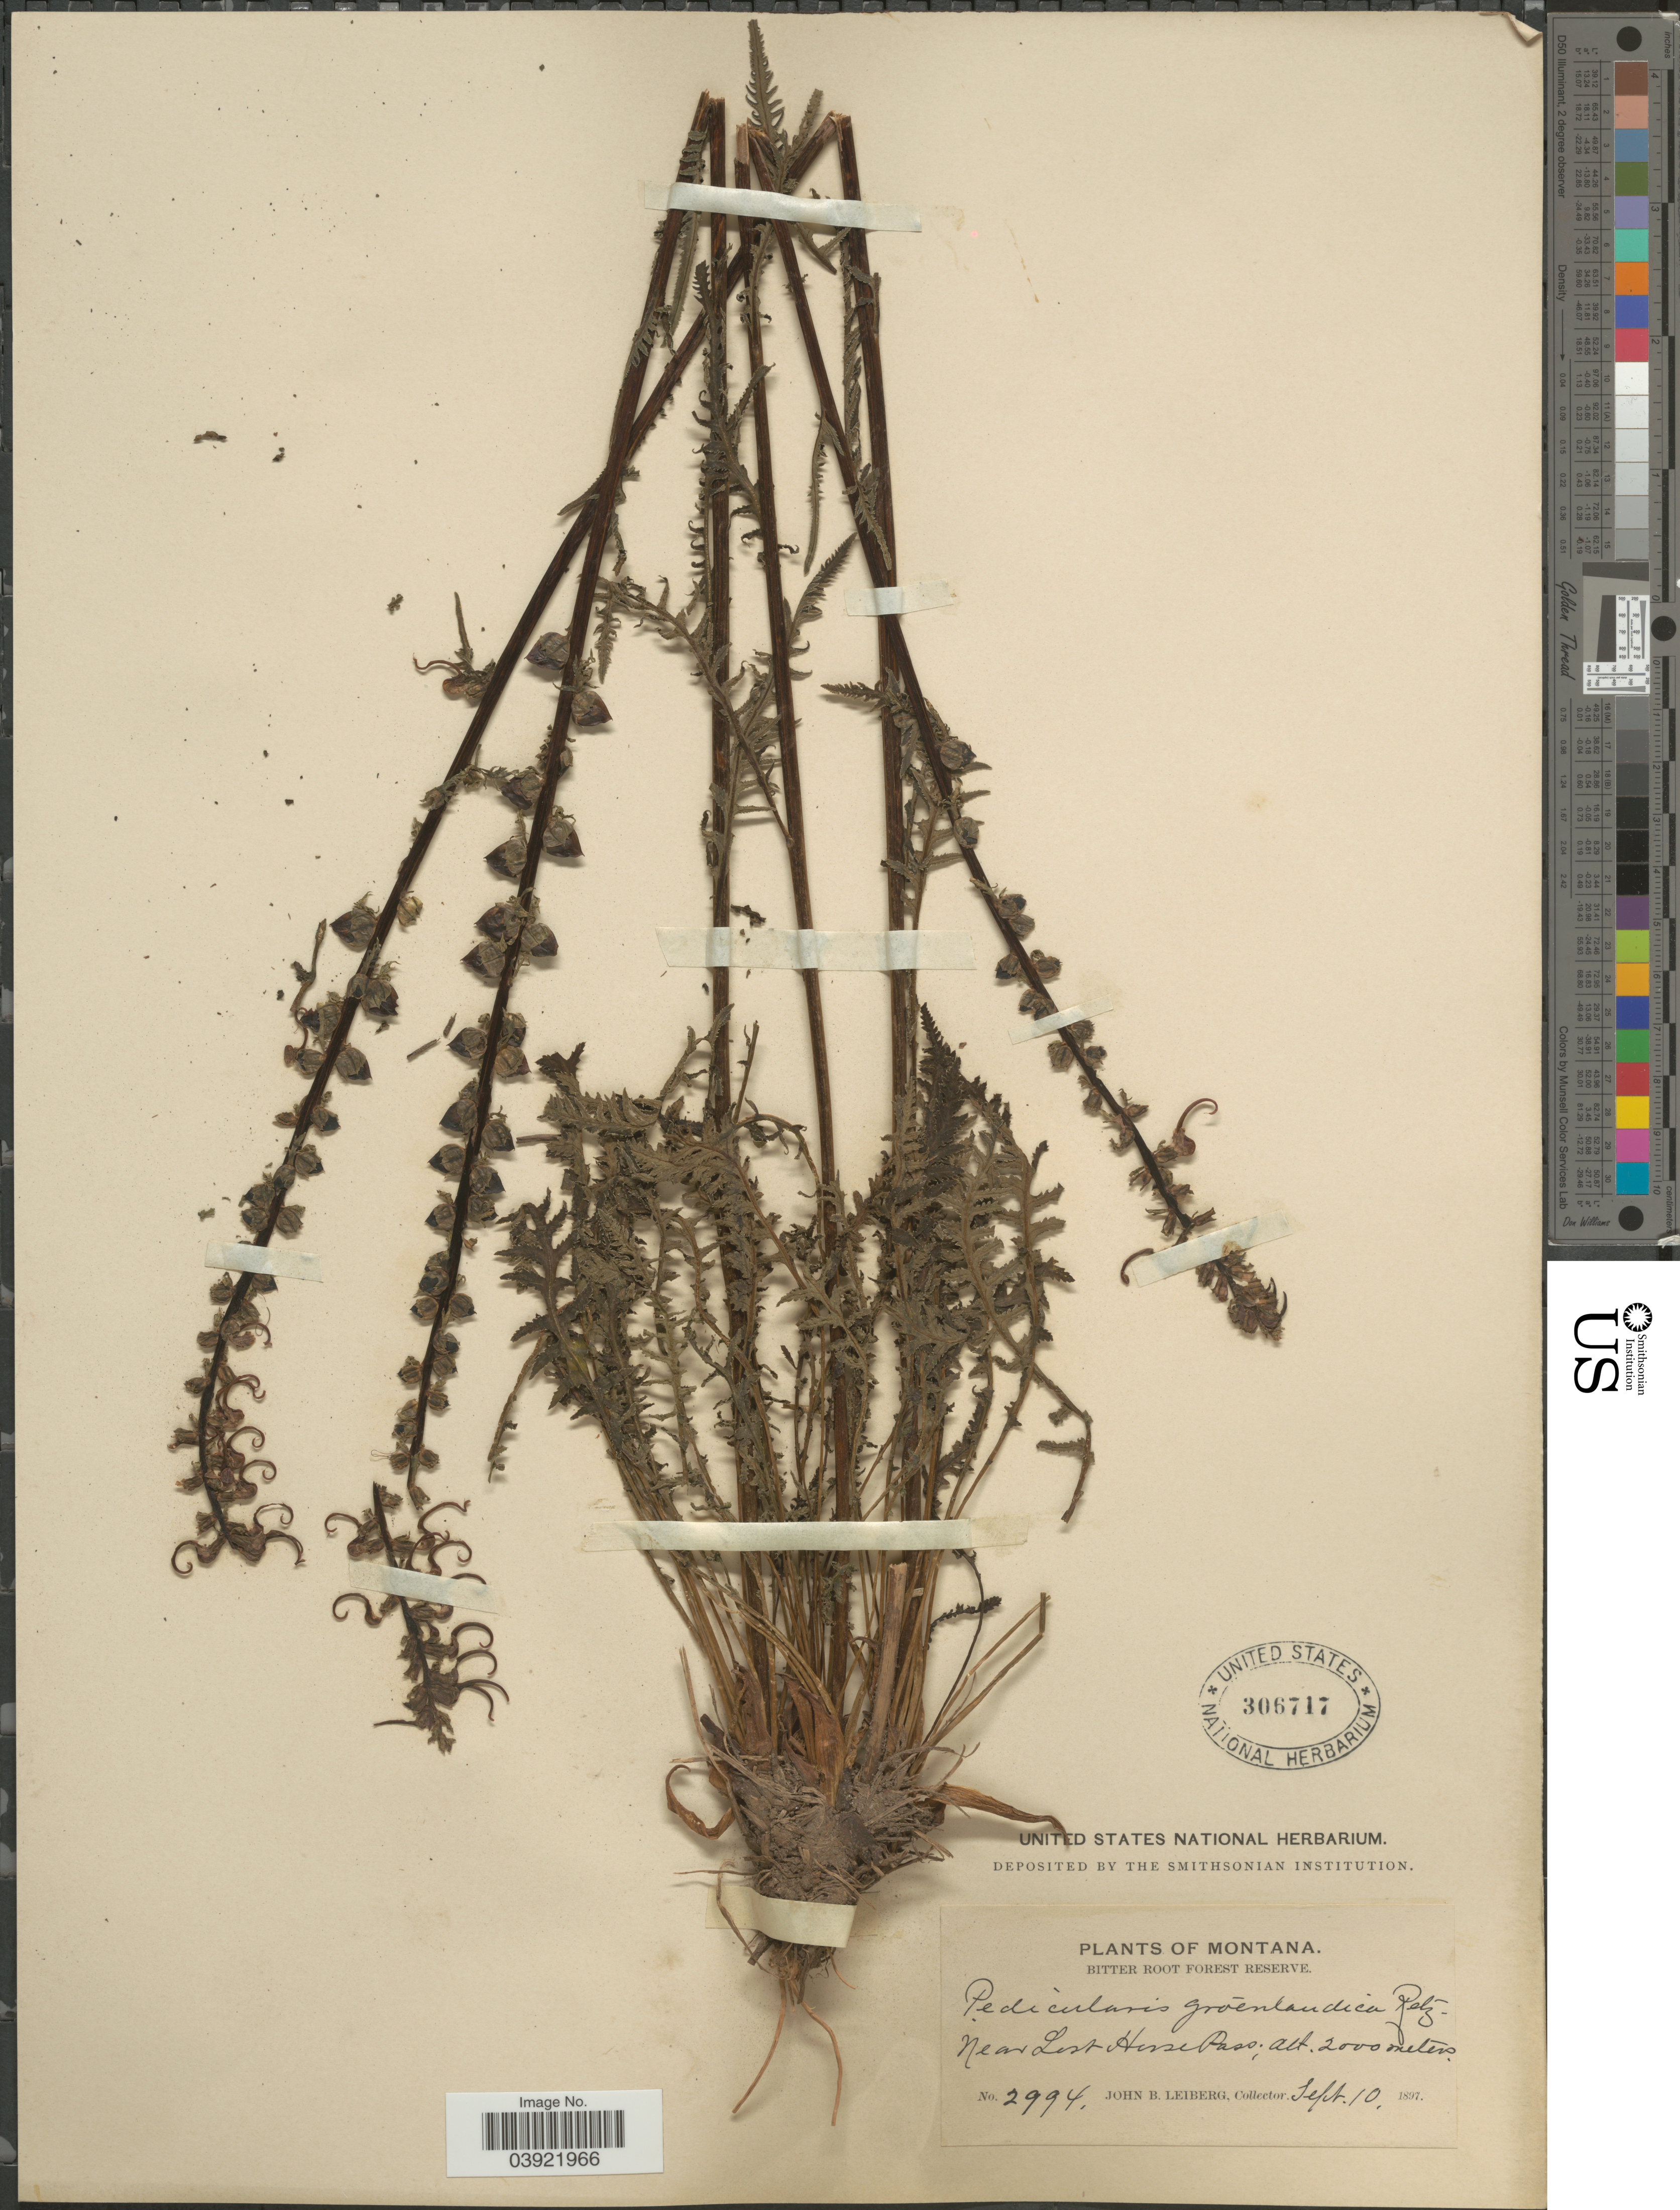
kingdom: Plantae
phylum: Tracheophyta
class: Magnoliopsida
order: Lamiales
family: Orobanchaceae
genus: Pedicularis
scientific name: Pedicularis groenlandica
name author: Retz.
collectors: J. B. Leiberg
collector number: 2994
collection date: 1897-09-10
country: United States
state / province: Montana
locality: Bitter Root Forest Reserve. Near Last Horse Pass.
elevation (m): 2000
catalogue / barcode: US 306717